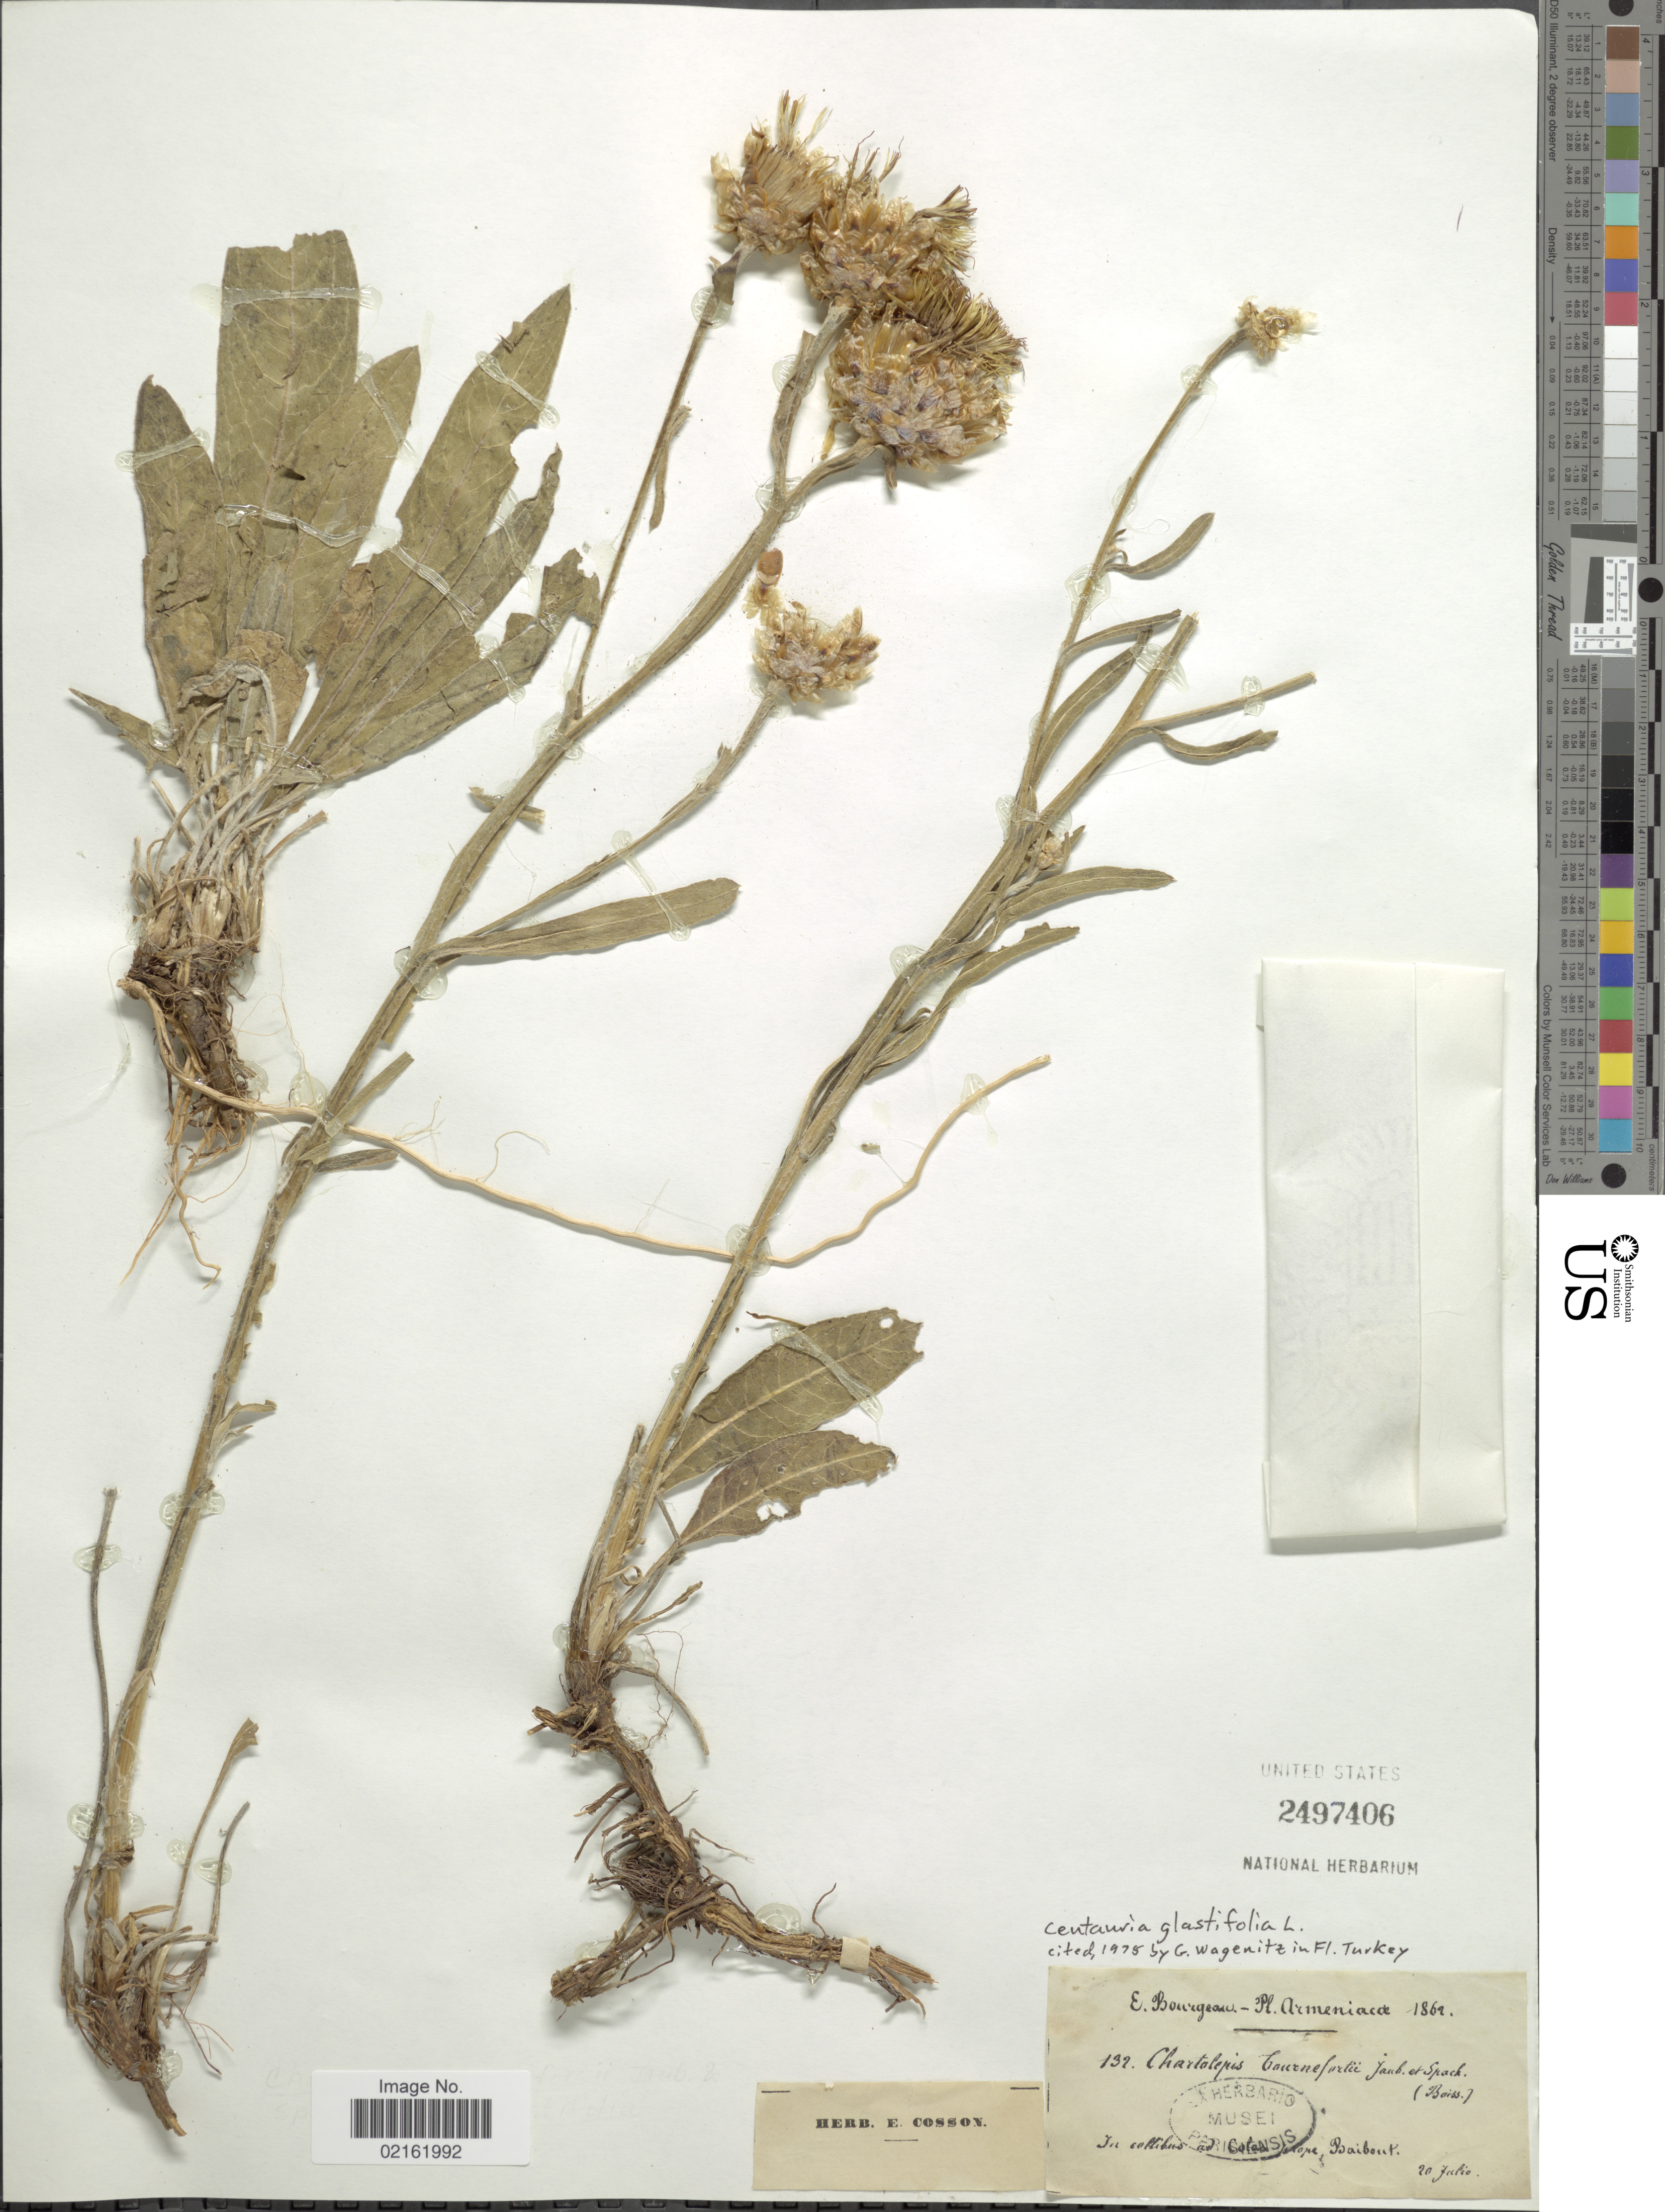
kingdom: Plantae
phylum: Tracheophyta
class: Magnoliopsida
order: Asterales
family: Asteraceae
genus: Centaurea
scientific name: Centaurea glastifolia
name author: L.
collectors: E. Bourgeau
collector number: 132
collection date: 1862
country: Turkey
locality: In collibus ad Calas prope Baibout.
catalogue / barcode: US 2497406